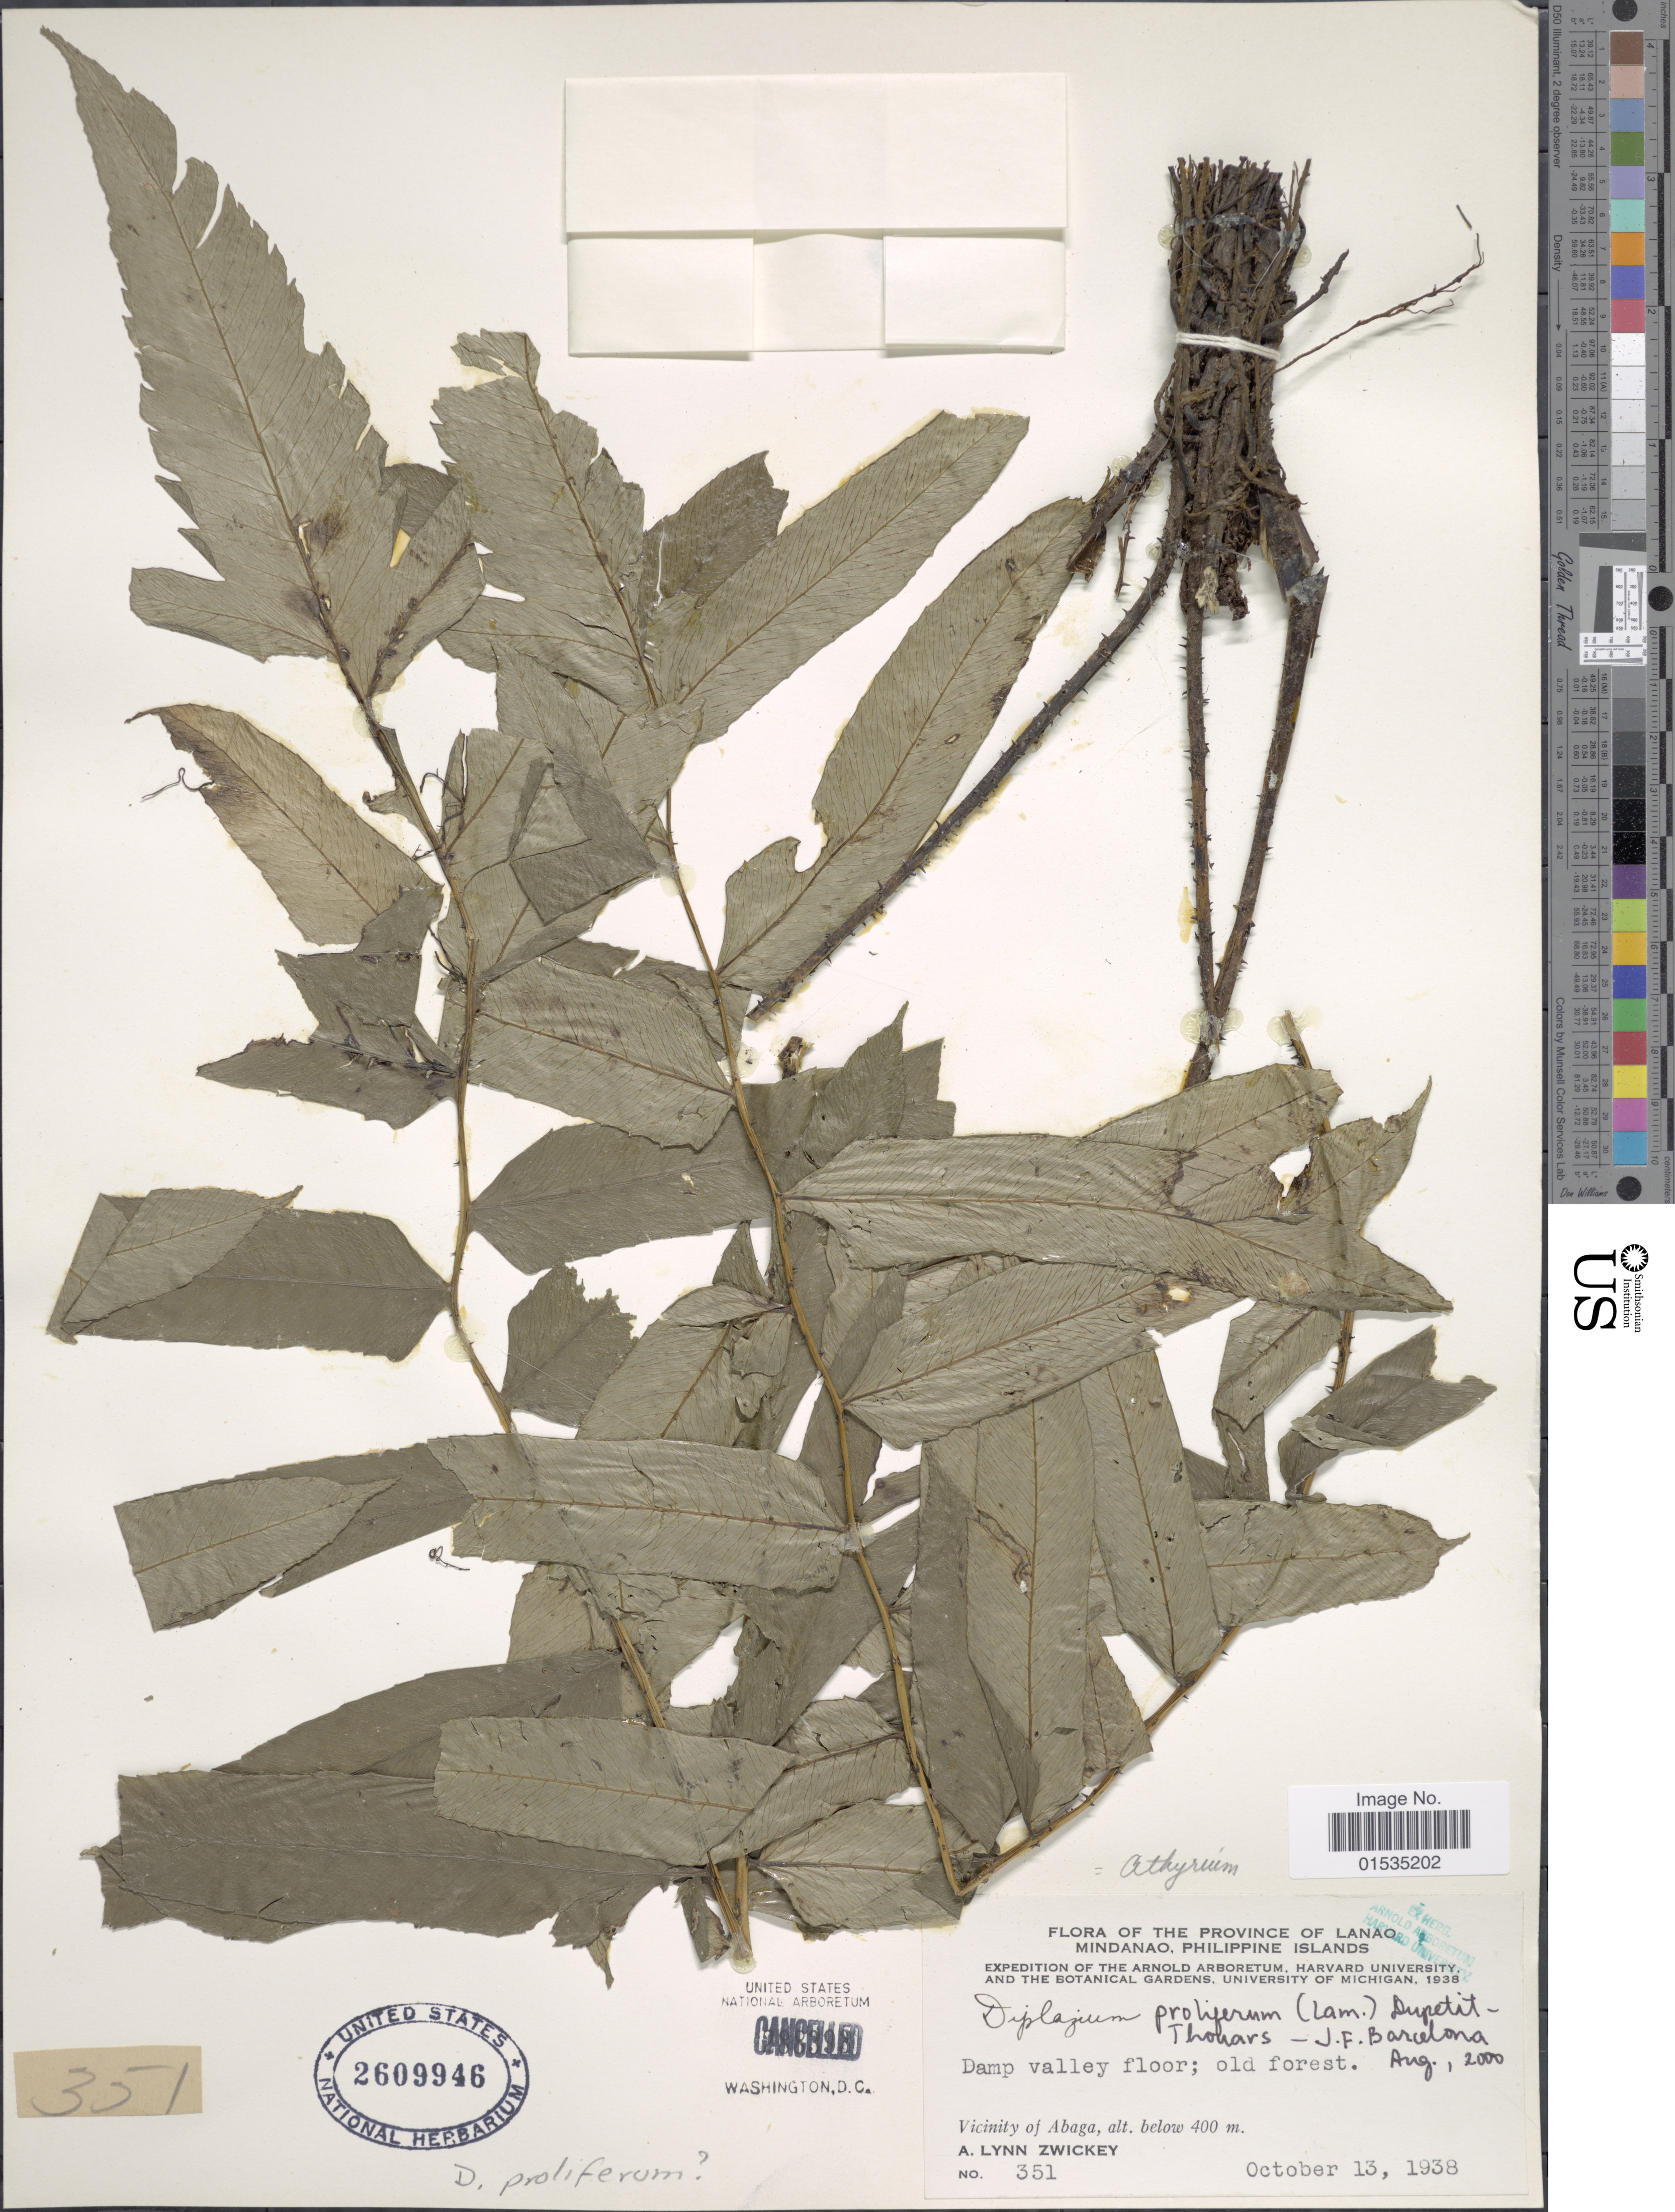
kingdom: Plantae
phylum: Tracheophyta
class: Polypodiopsida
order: Polypodiales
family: Athyriaceae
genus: Diplazium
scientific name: Diplazium proliferum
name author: (Lam.) Thouars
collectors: A. Zwickey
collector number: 351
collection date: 1938-10-13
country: Papua New Guinea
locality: Province of Lanao, Mindanao, Vicinity of Abaga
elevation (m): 400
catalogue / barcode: US 2609946